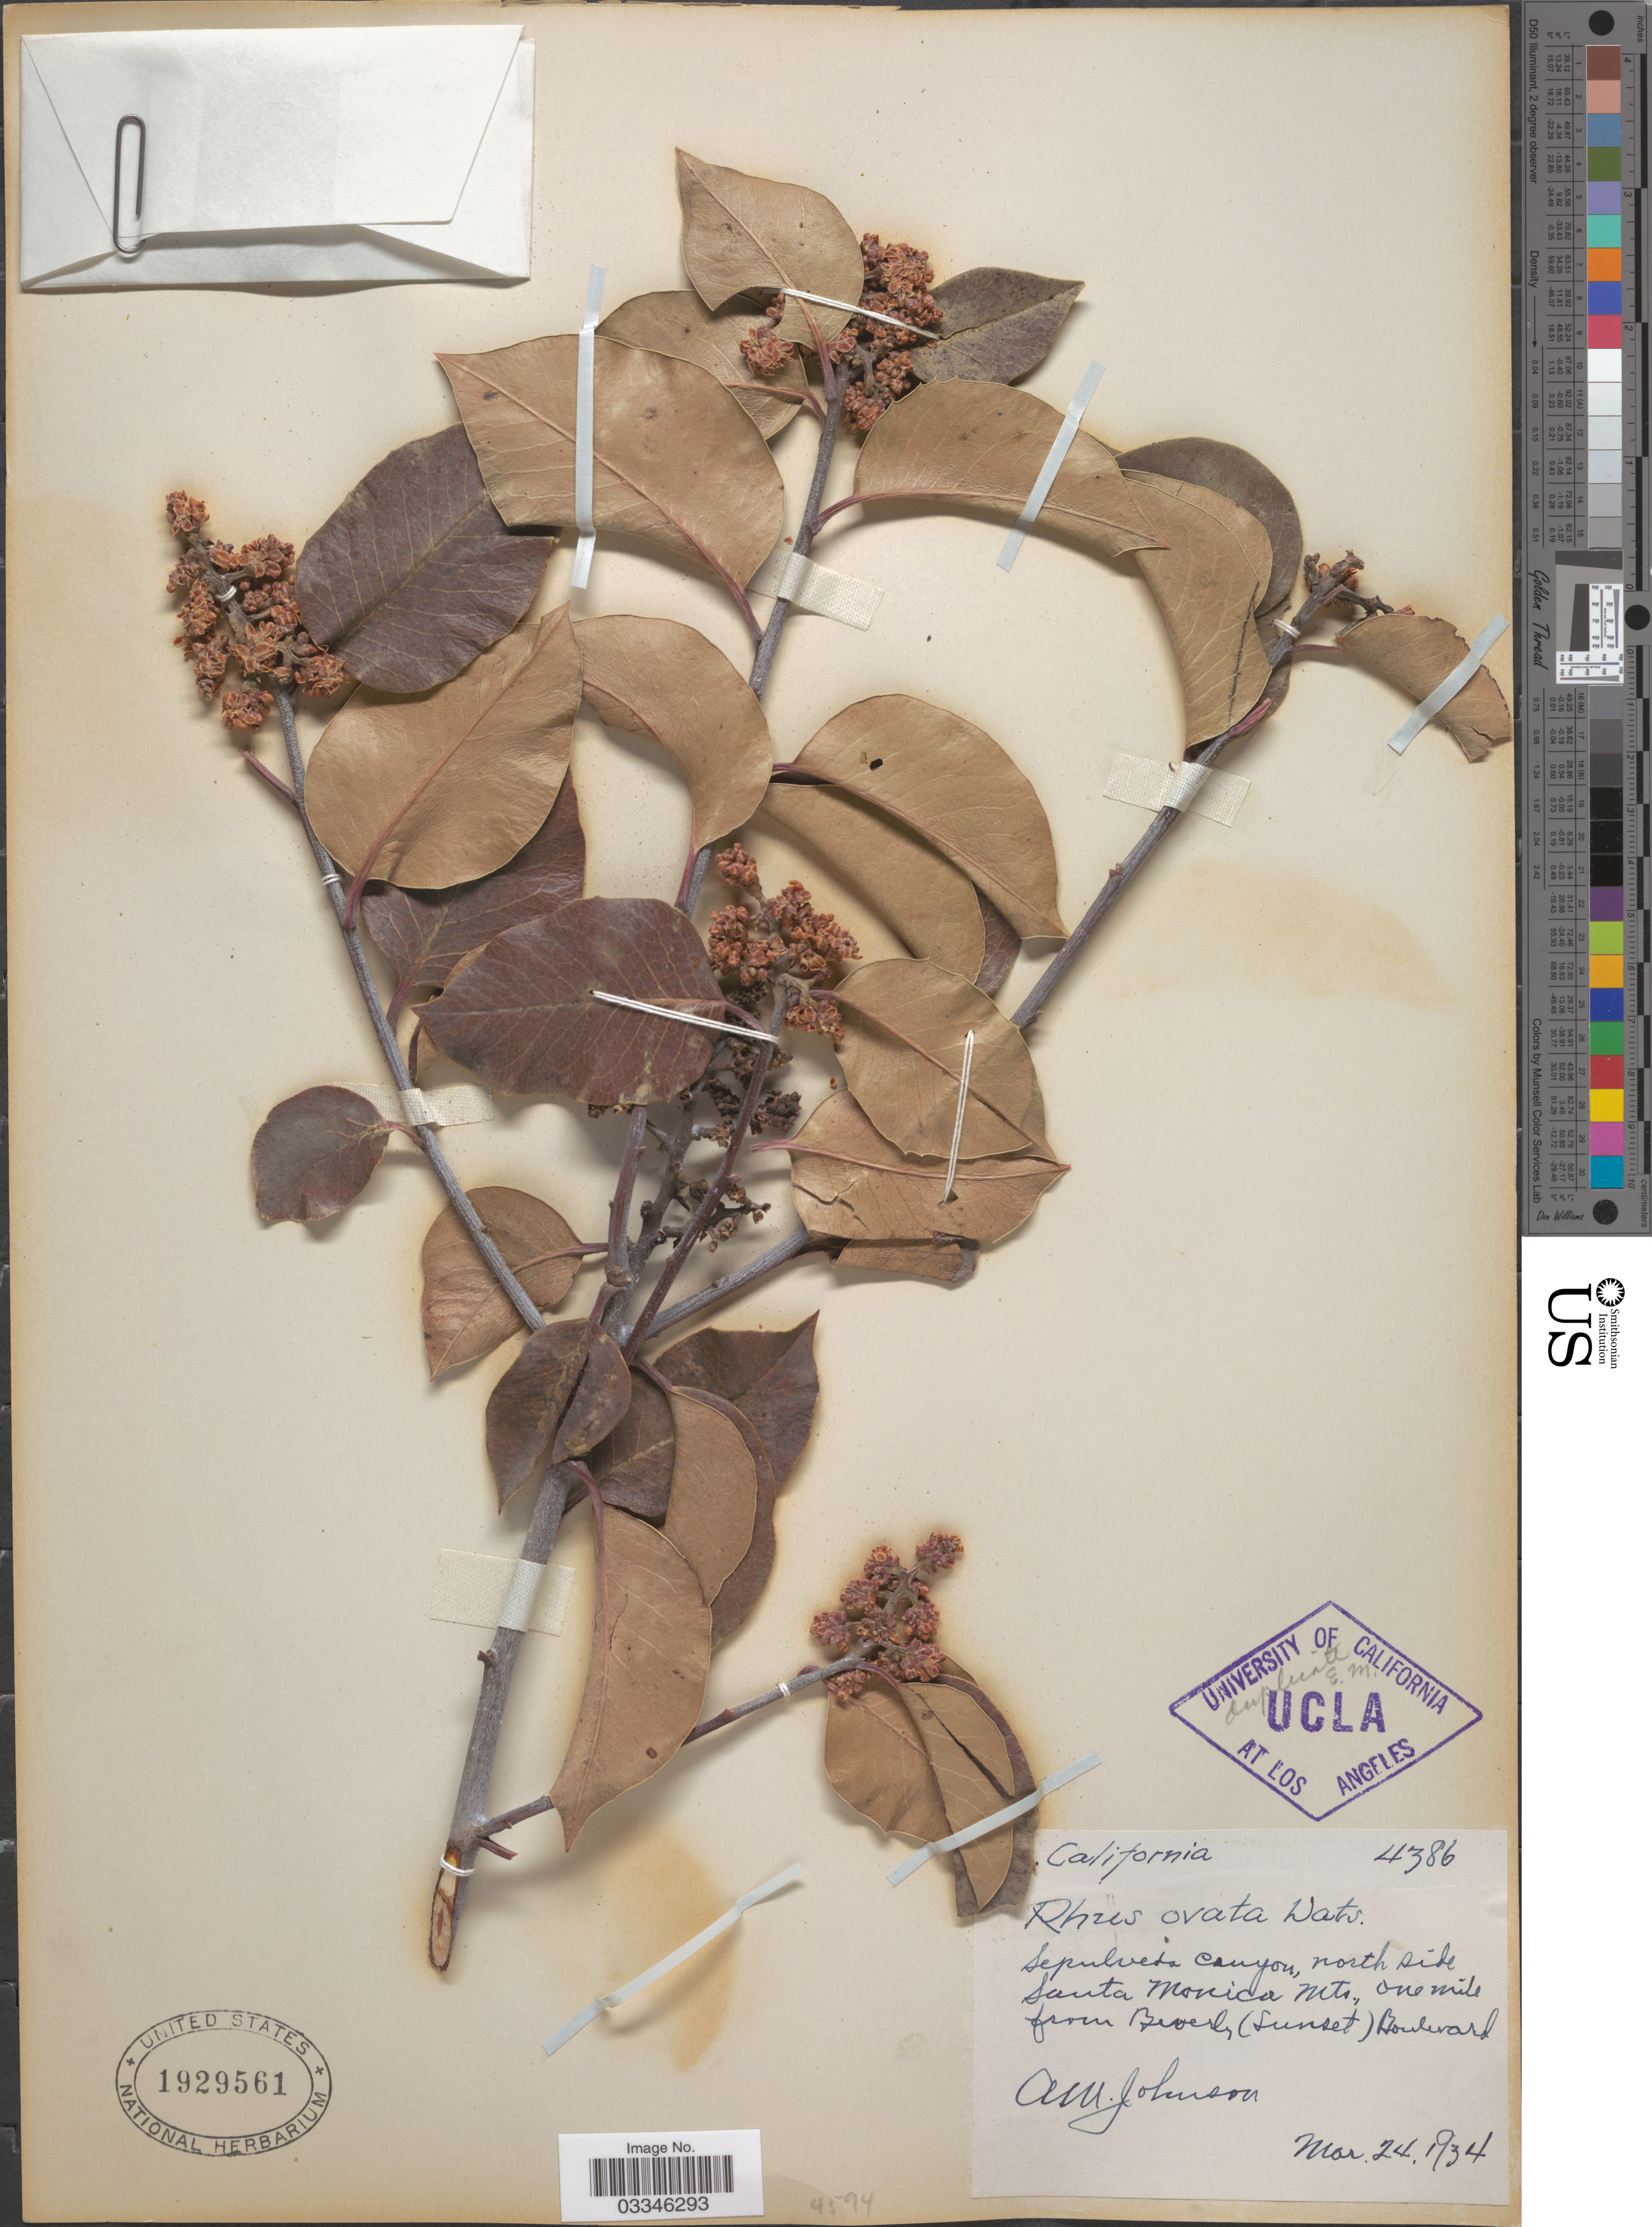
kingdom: Plantae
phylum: Tracheophyta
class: Magnoliopsida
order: Sapindales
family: Anacardiaceae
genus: Rhus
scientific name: Rhus ovata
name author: S. Watson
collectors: A. M. Johnson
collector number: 4386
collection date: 1934-03-24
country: United States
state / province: California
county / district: Los Angeles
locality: Sepulveda Canyon, north side Santa Monica Mts., one mile from Beverly (Sunset) Boulevard.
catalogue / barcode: US 1929561